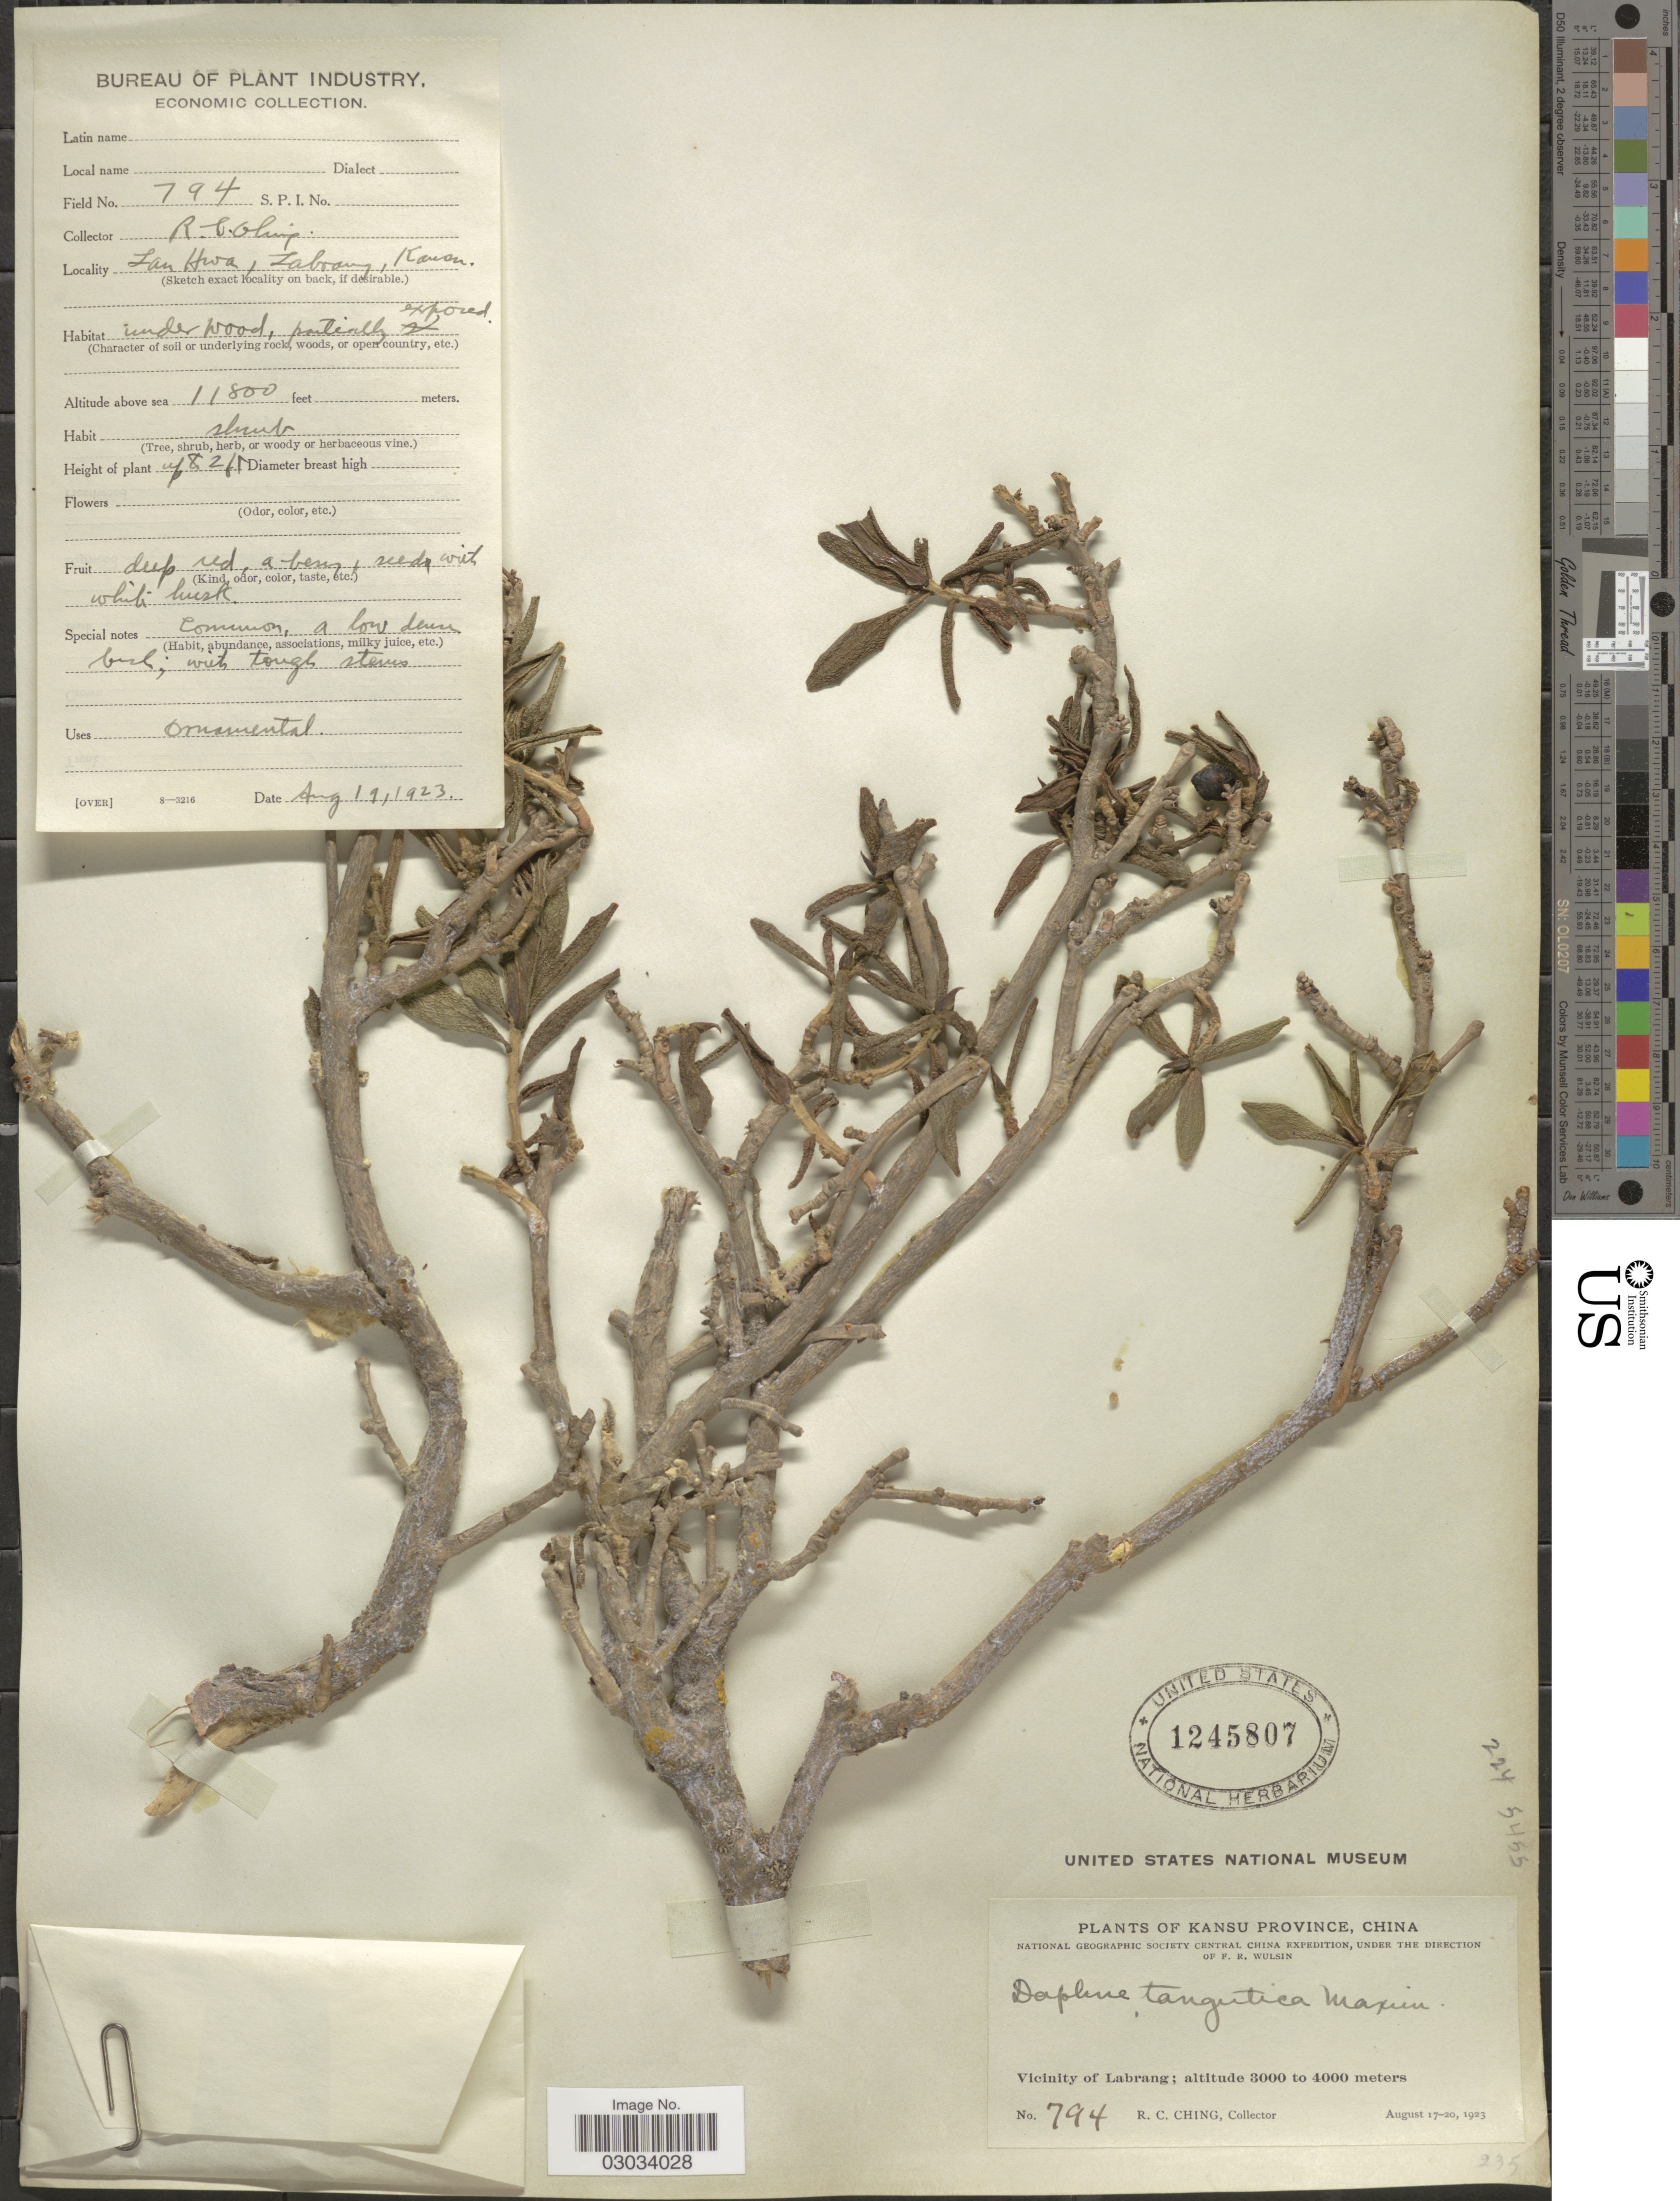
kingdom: Plantae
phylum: Tracheophyta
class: Magnoliopsida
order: Malvales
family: Thymelaeaceae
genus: Daphne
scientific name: Daphne tangutica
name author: Maxim.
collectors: R. C. Ching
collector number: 794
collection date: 1923-08-19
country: China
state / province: Gansu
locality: Kansu Province. Vicinity of Labrang. Lan Hwa, Labrang.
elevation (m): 3000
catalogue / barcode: US 1245807